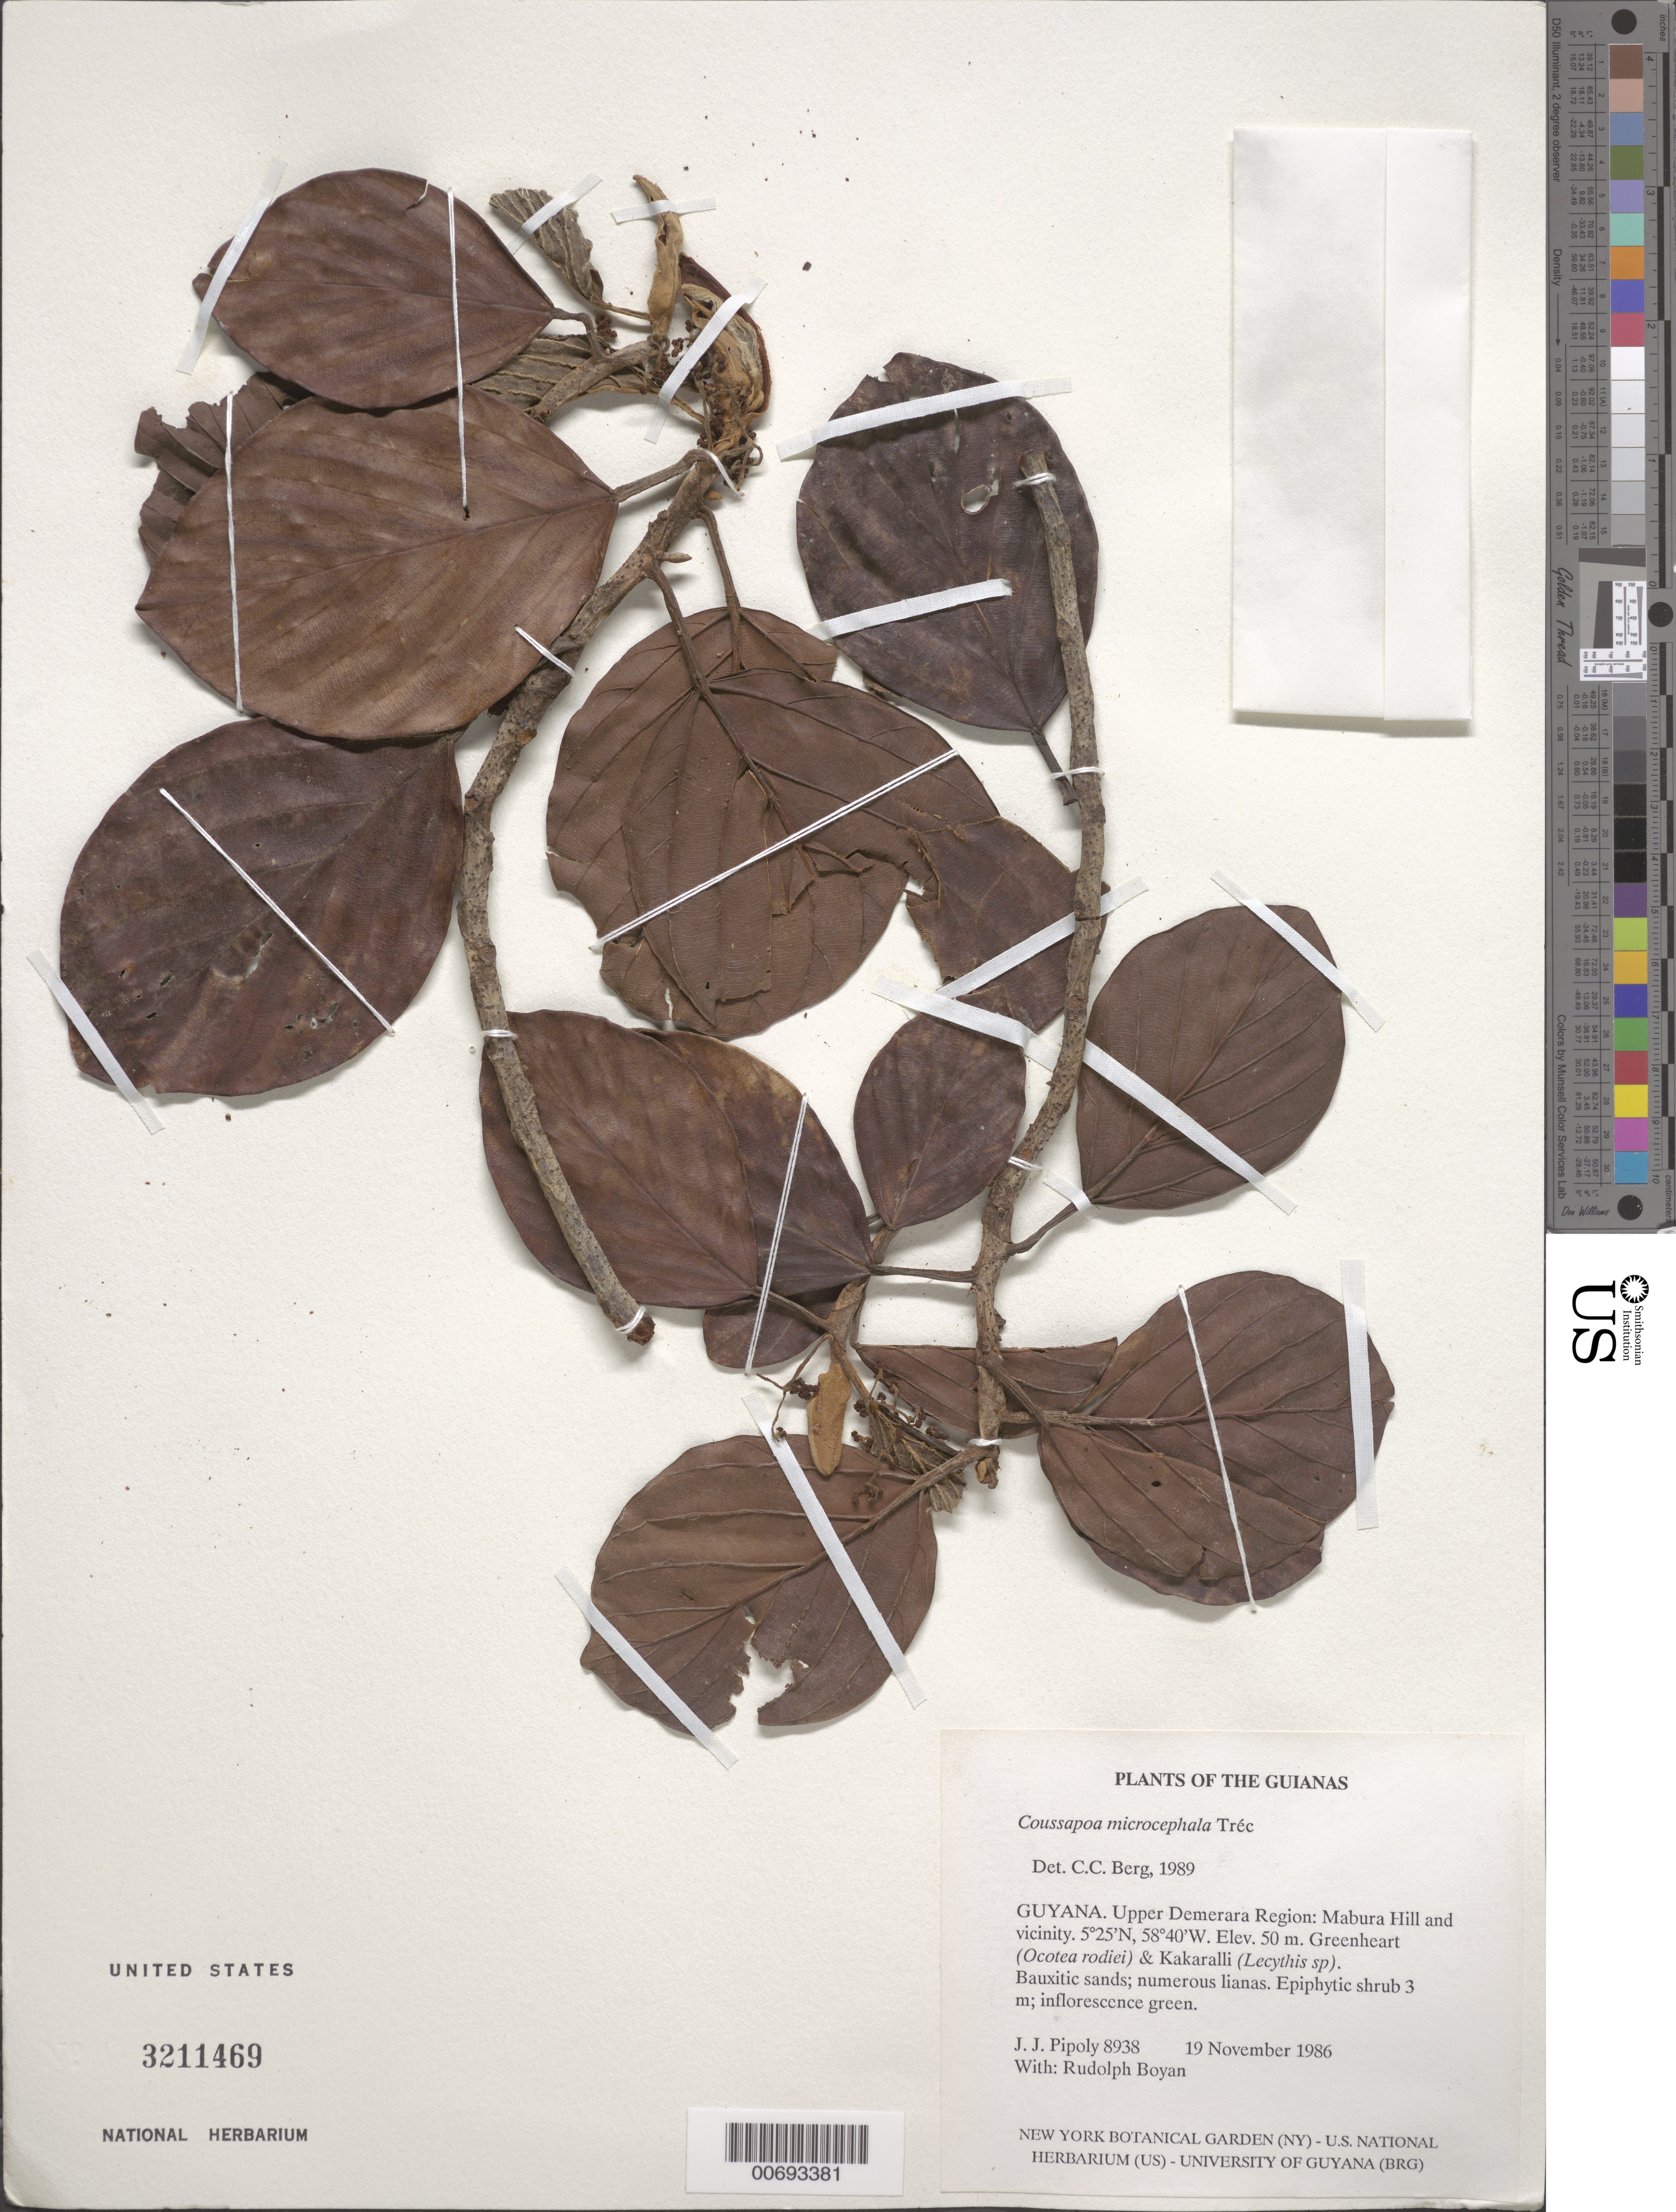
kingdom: Plantae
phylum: Tracheophyta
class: Magnoliopsida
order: Rosales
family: Urticaceae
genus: Coussapoa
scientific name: Coussapoa microcephala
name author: Trécul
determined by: Berg, C. C.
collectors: J. J. Pipoly & R. Boyan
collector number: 8938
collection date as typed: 19 November 1986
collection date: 1986-11-19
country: Guyana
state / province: U. Demerara-Berbice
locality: Mabura Hill and vicinity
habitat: Forest on bauxitic sands. Greenheart (Ocotea rodiaei) and Kakaralli (Lecythis sp). Numerous lianas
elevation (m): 50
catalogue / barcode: US 3211469